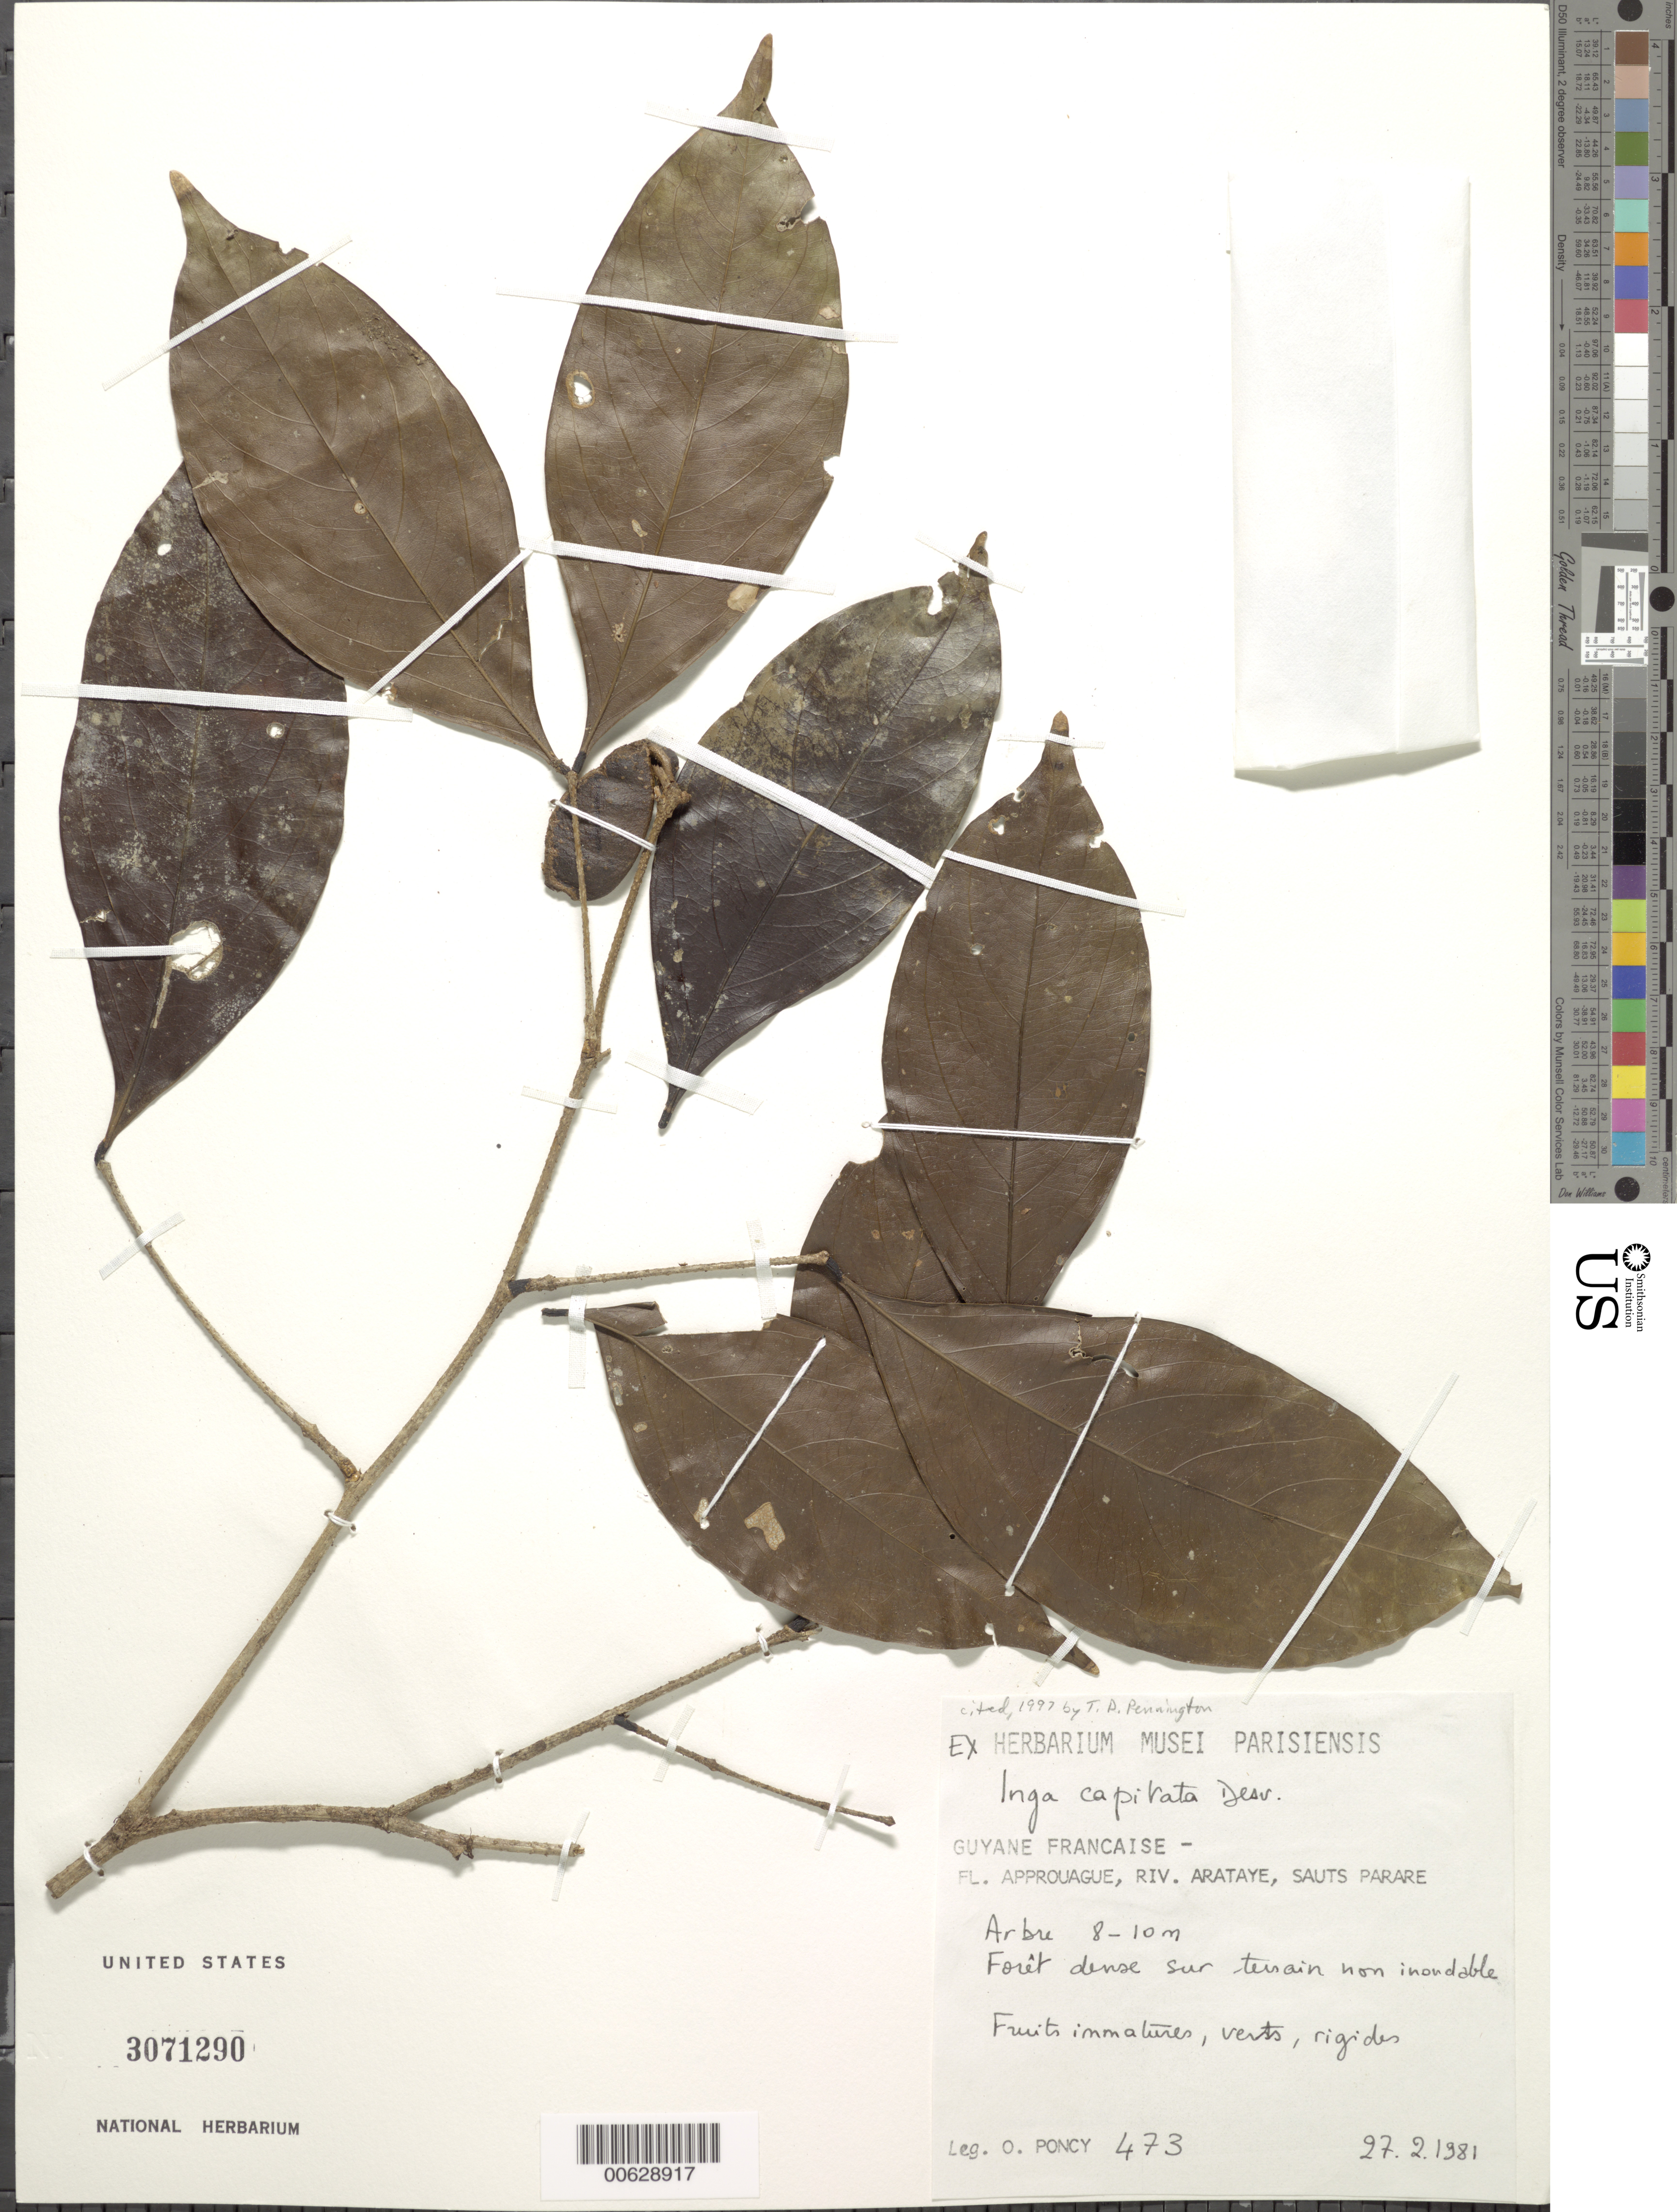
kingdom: Plantae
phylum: Tracheophyta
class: Magnoliopsida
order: Fabales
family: Fabaceae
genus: Inga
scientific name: Inga capitata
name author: Desv.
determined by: Pennington, T. D., (K)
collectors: O. Poncy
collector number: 473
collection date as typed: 27-Feb-81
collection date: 1981-02-27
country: French Guiana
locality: Saut Pararé, Rivière Arataye, Fleuve Approuague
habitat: Foret dense sur terrain non-inondable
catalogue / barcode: US 3071290